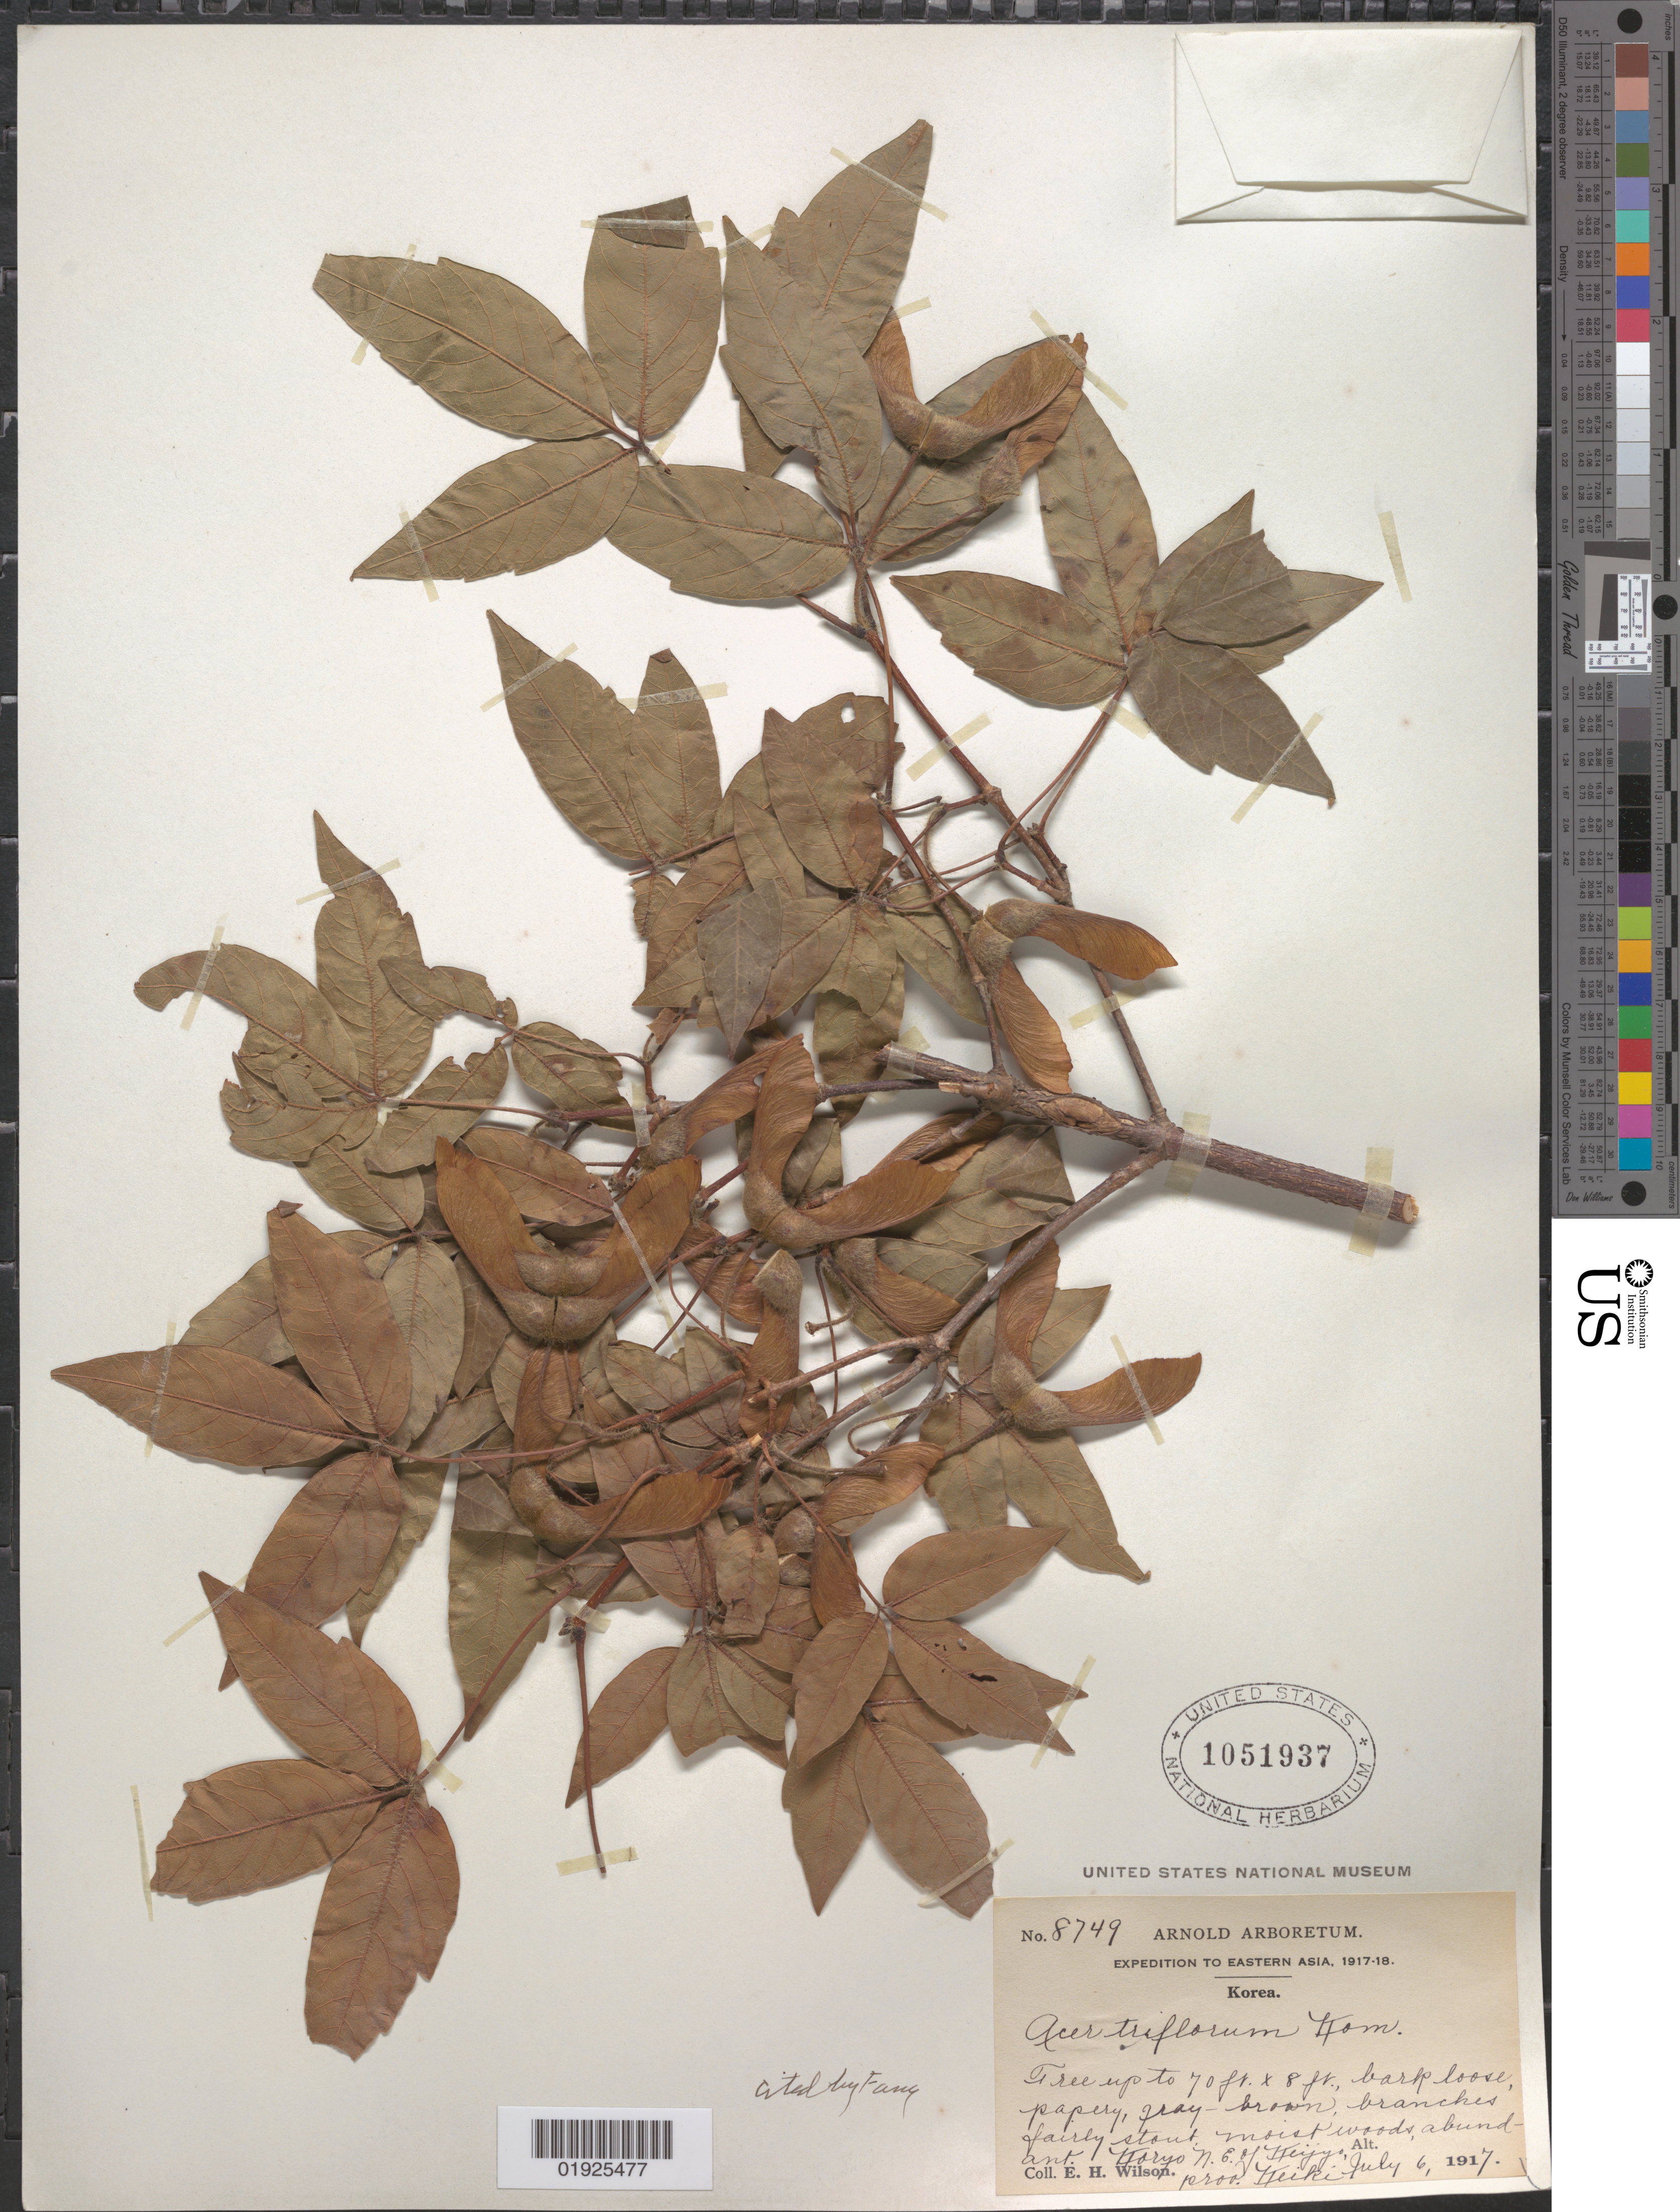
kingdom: Plantae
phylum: Tracheophyta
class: Magnoliopsida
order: Sapindales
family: Sapindaceae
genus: Acer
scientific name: Acer triflorum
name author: Kom.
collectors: E. H. Wilson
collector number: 8749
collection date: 1917-07-06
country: South Korea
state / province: South Gyeongsang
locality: Koryo. Prov. Keiki, NE of Keijyo [Seoul?]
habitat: Moist woods, abundant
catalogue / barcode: US 1051937